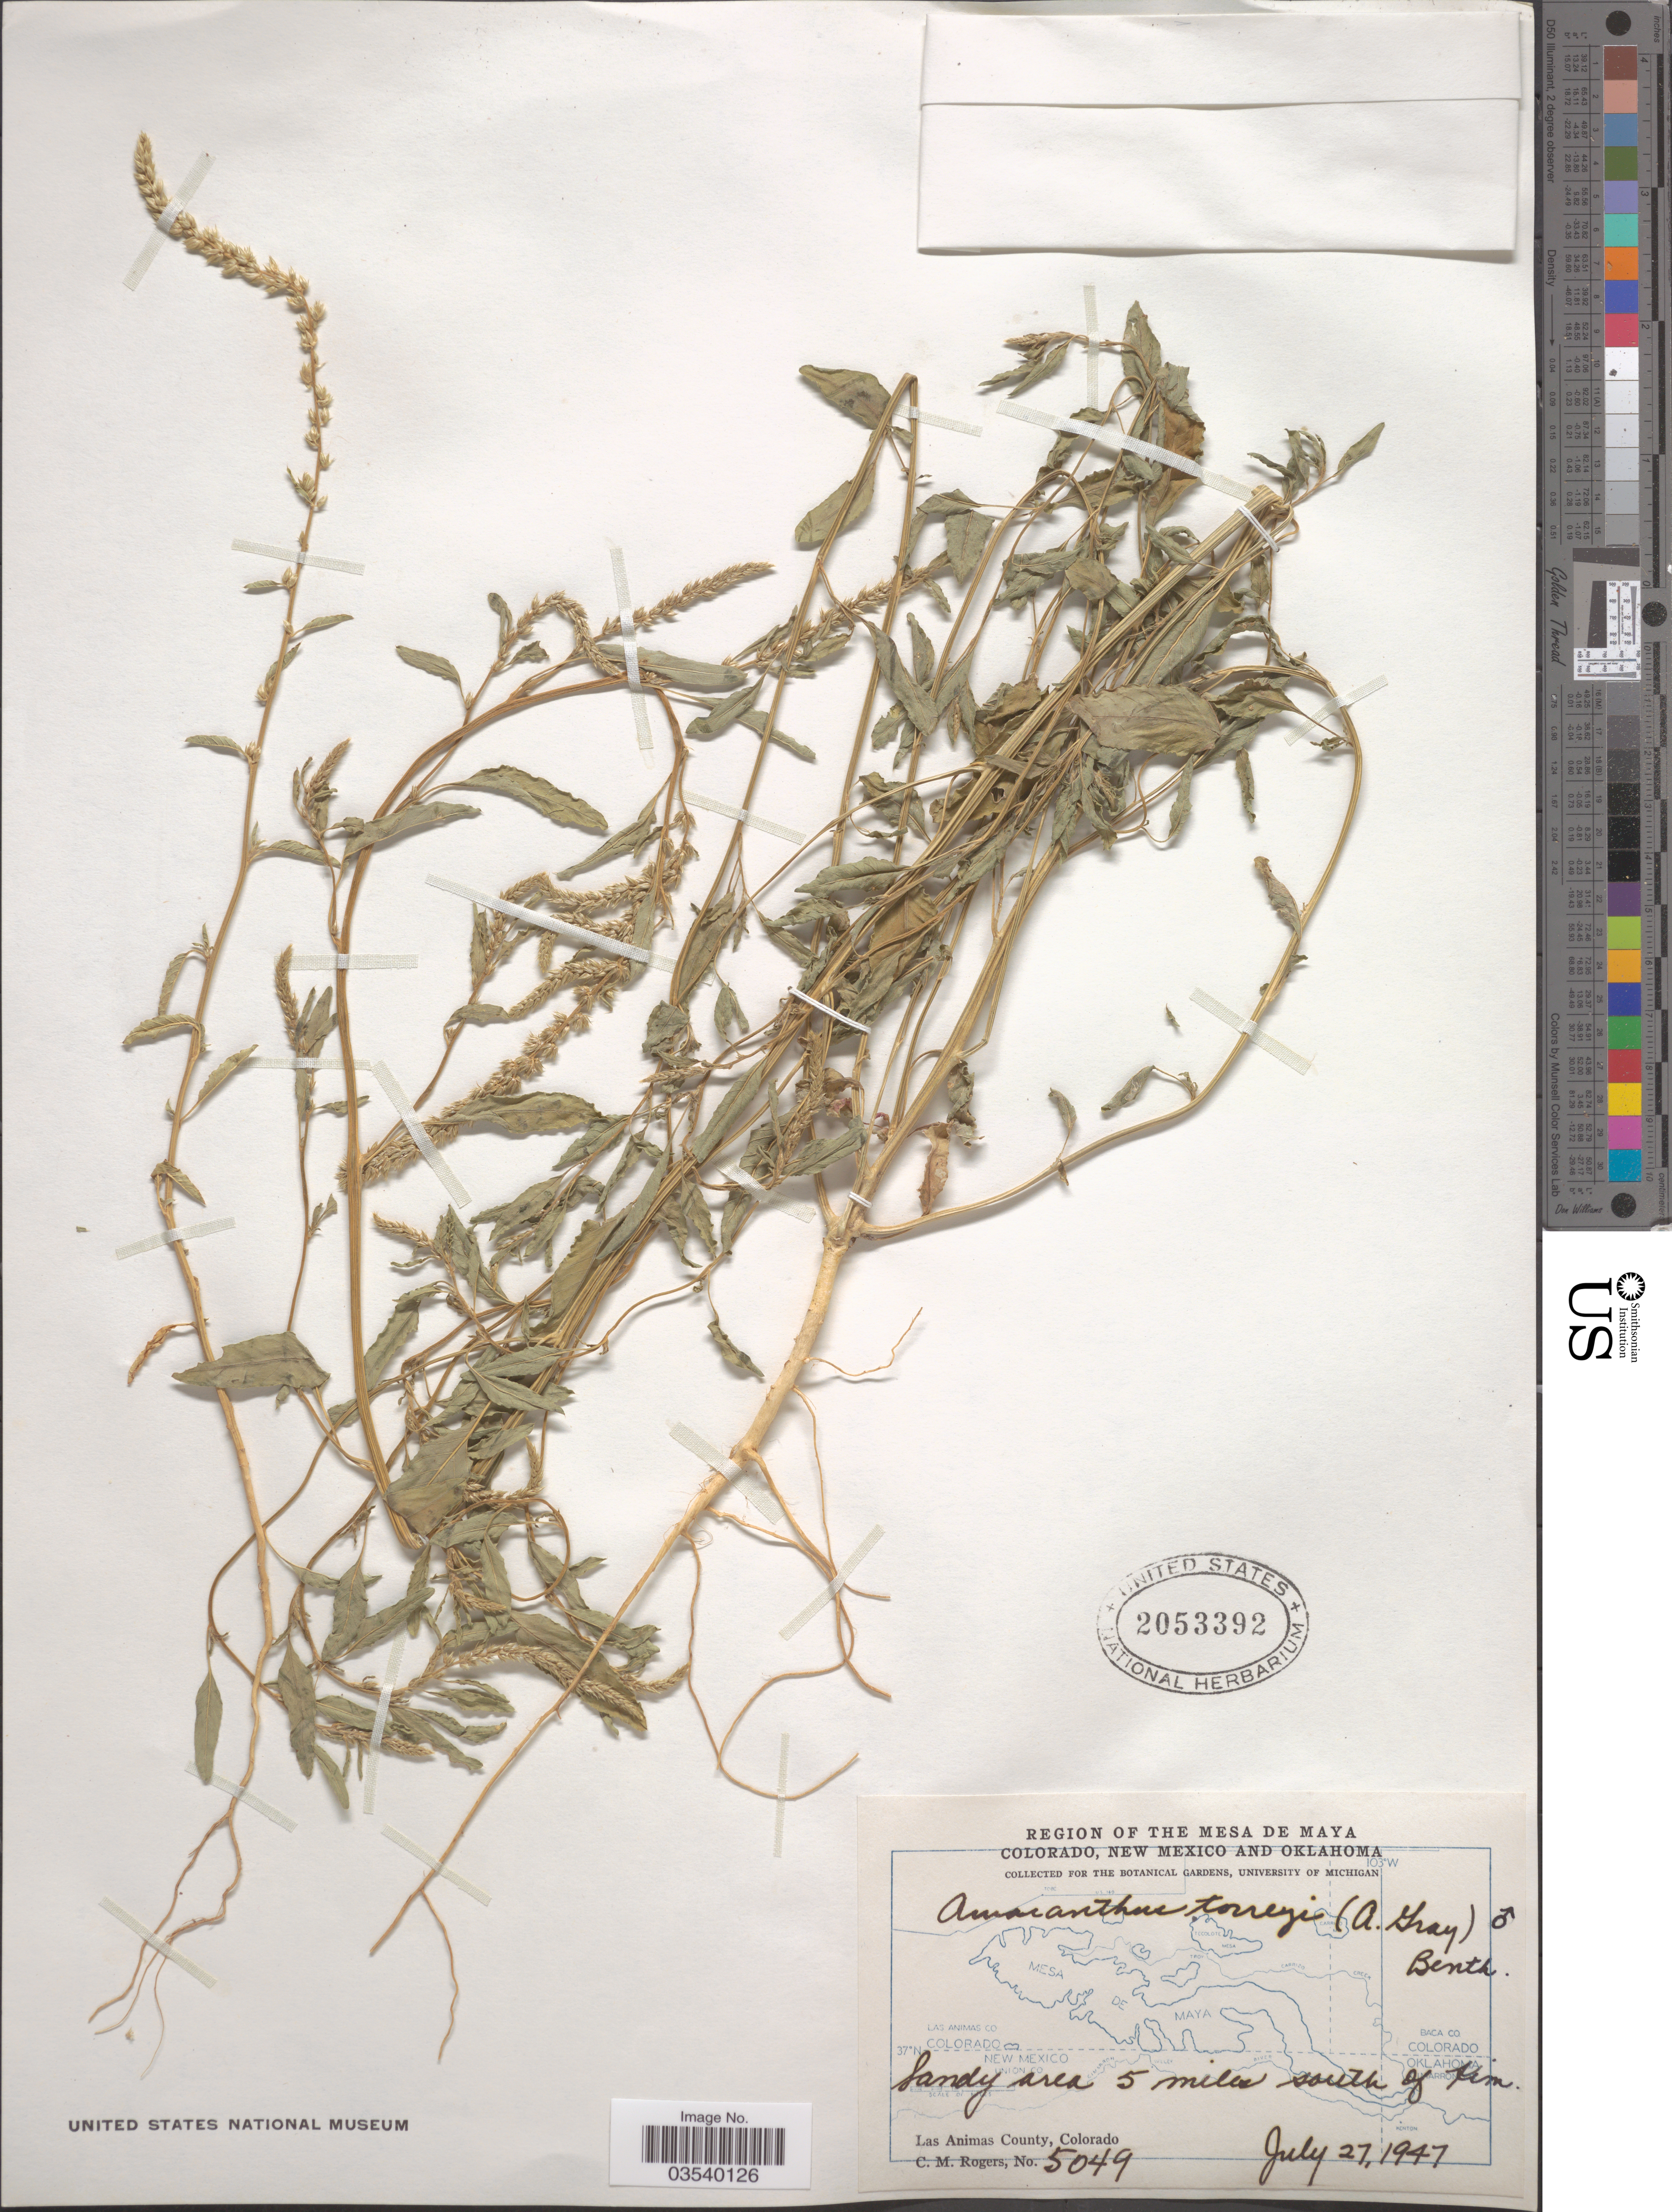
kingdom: Plantae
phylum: Tracheophyta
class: Magnoliopsida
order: Caryophyllales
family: Amaranthaceae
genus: Amaranthus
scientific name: Amaranthus arenicola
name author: I.M. Johnst.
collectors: C. M. Rogers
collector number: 5049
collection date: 1947-07-27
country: United States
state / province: Colorado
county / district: Las Animas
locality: Sandy area, 5 miles south of Kim, Las Animas County.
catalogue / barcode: US 2053392